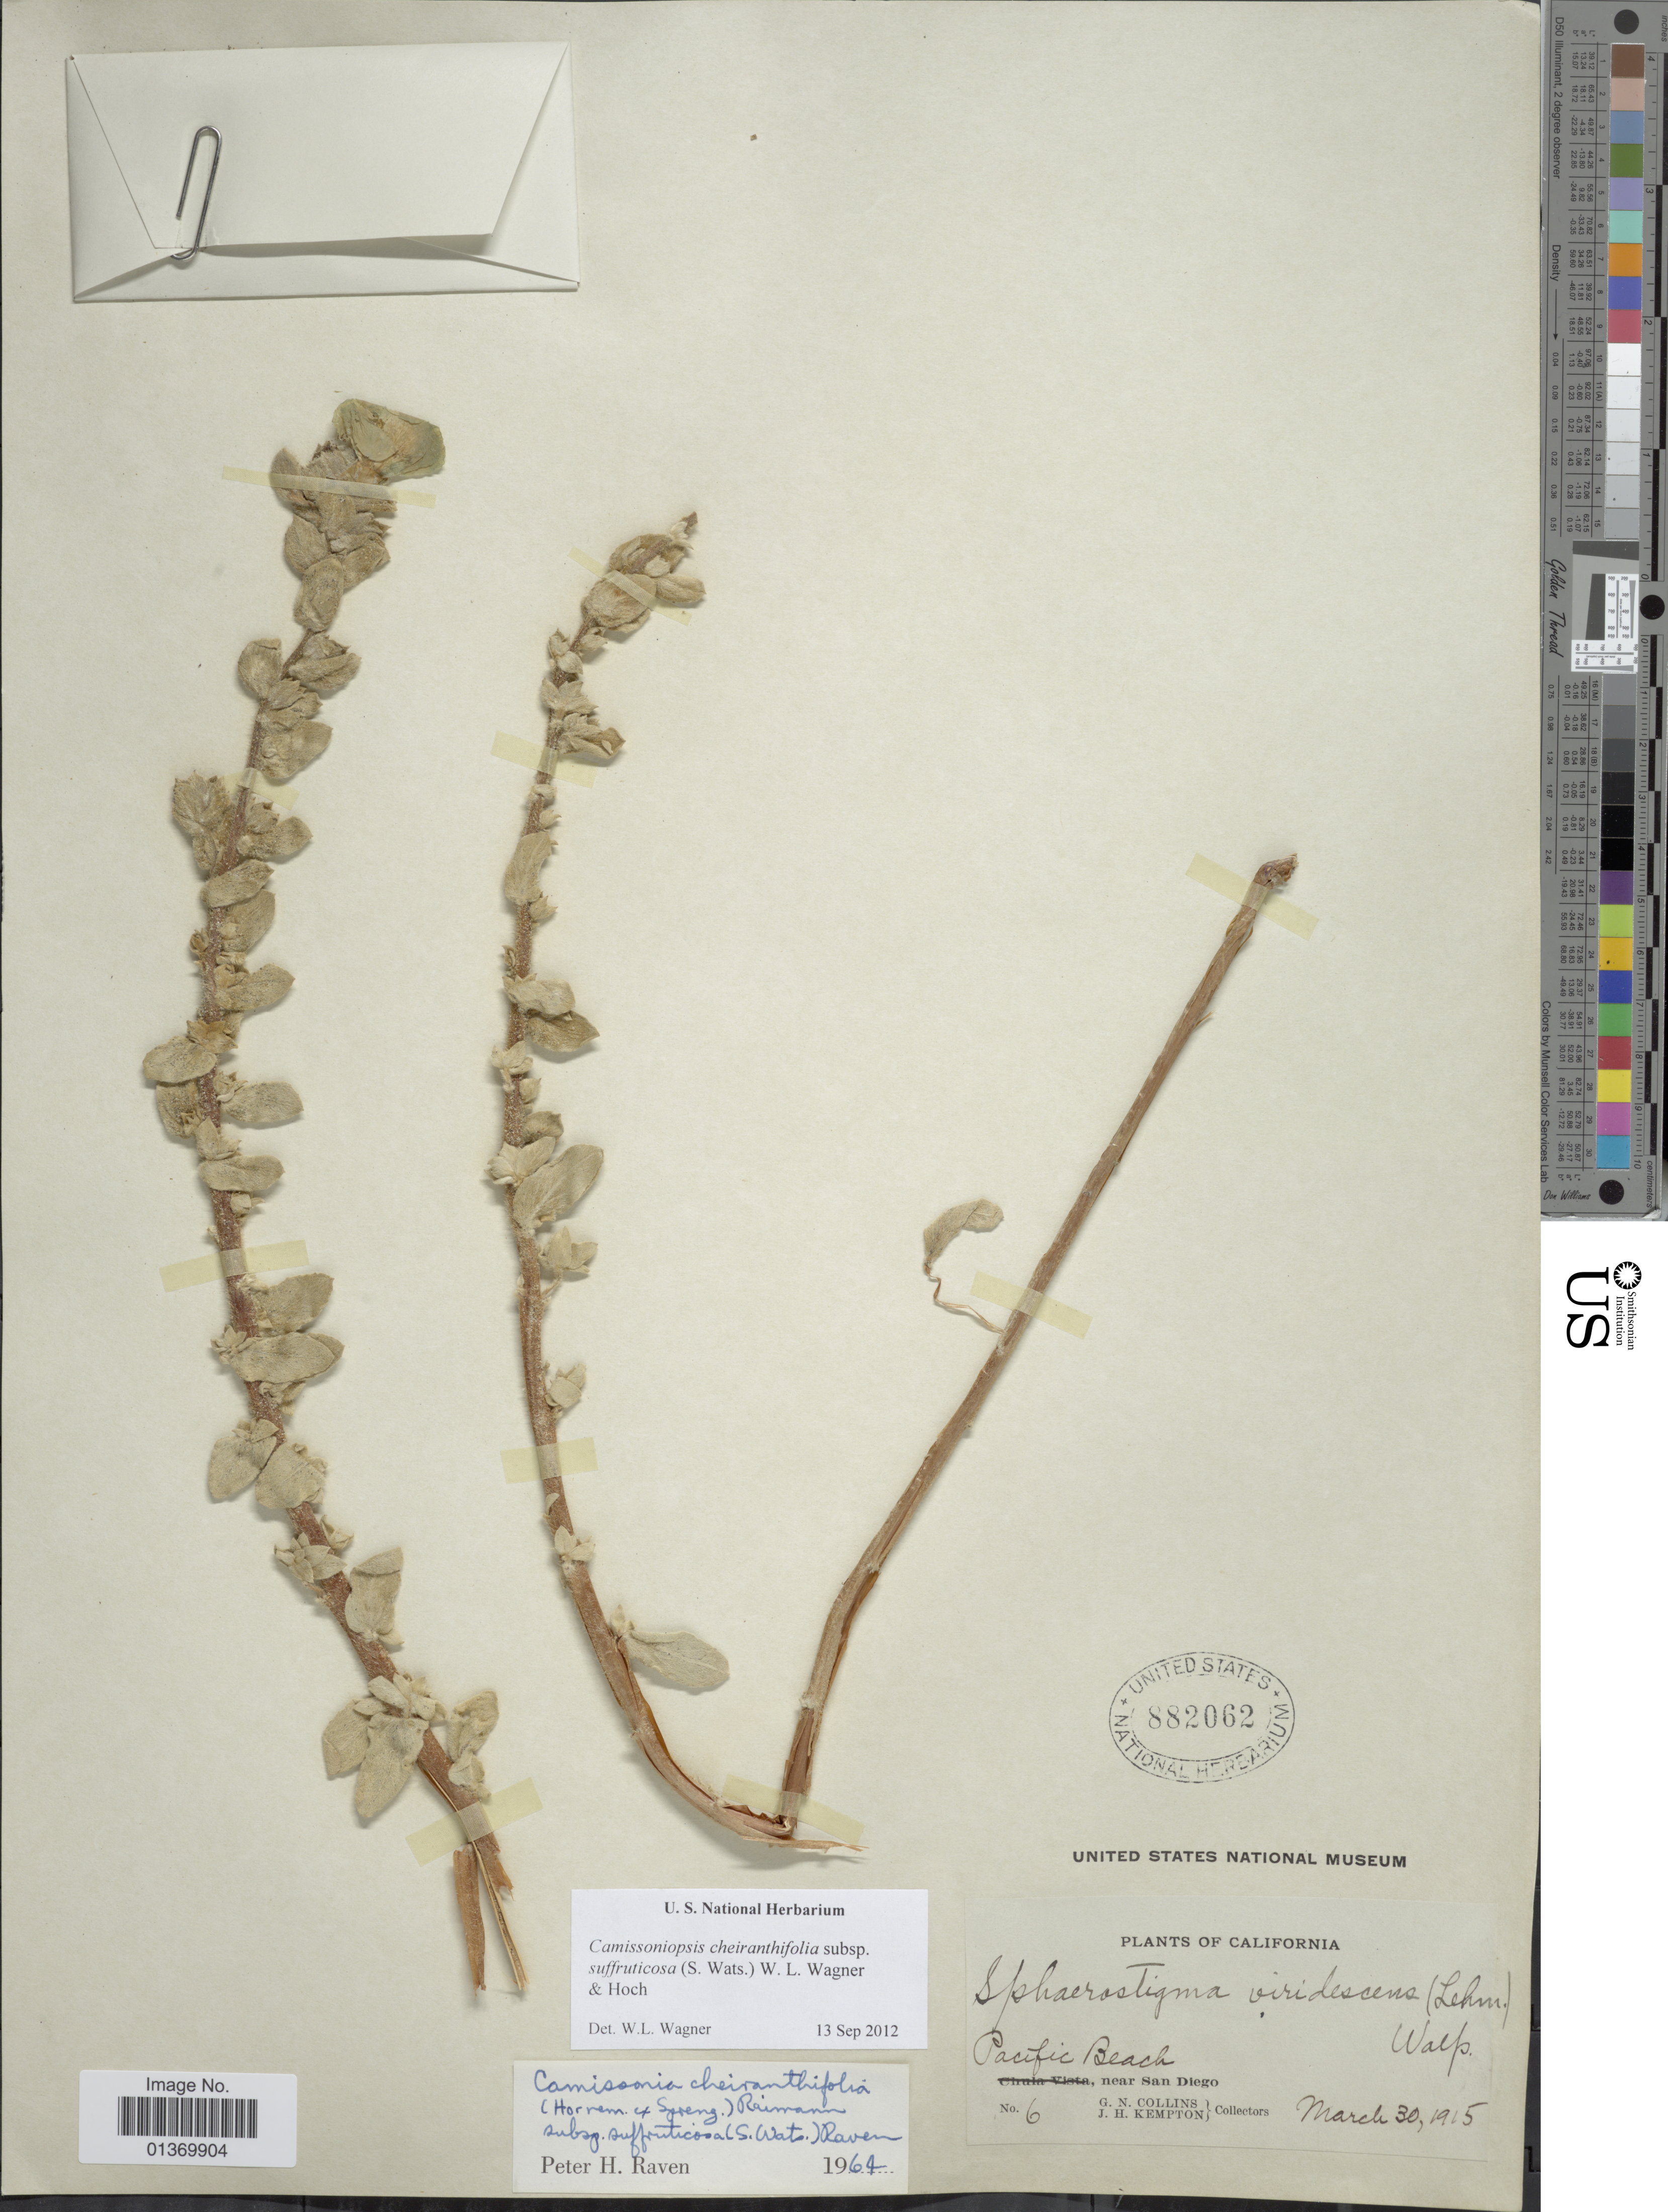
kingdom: Plantae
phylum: Tracheophyta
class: Magnoliopsida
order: Myrtales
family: Onagraceae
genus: Camissoniopsis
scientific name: Camissoniopsis cheiranthifolia subsp. suffruticosa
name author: (S. Watson) W.L. Wagner & Hoch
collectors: G. Collins & J. H. Kempton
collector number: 6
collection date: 1915-03-30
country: United States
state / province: California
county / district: San Diego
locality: Pacific Beach, near San Diego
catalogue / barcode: US 882062